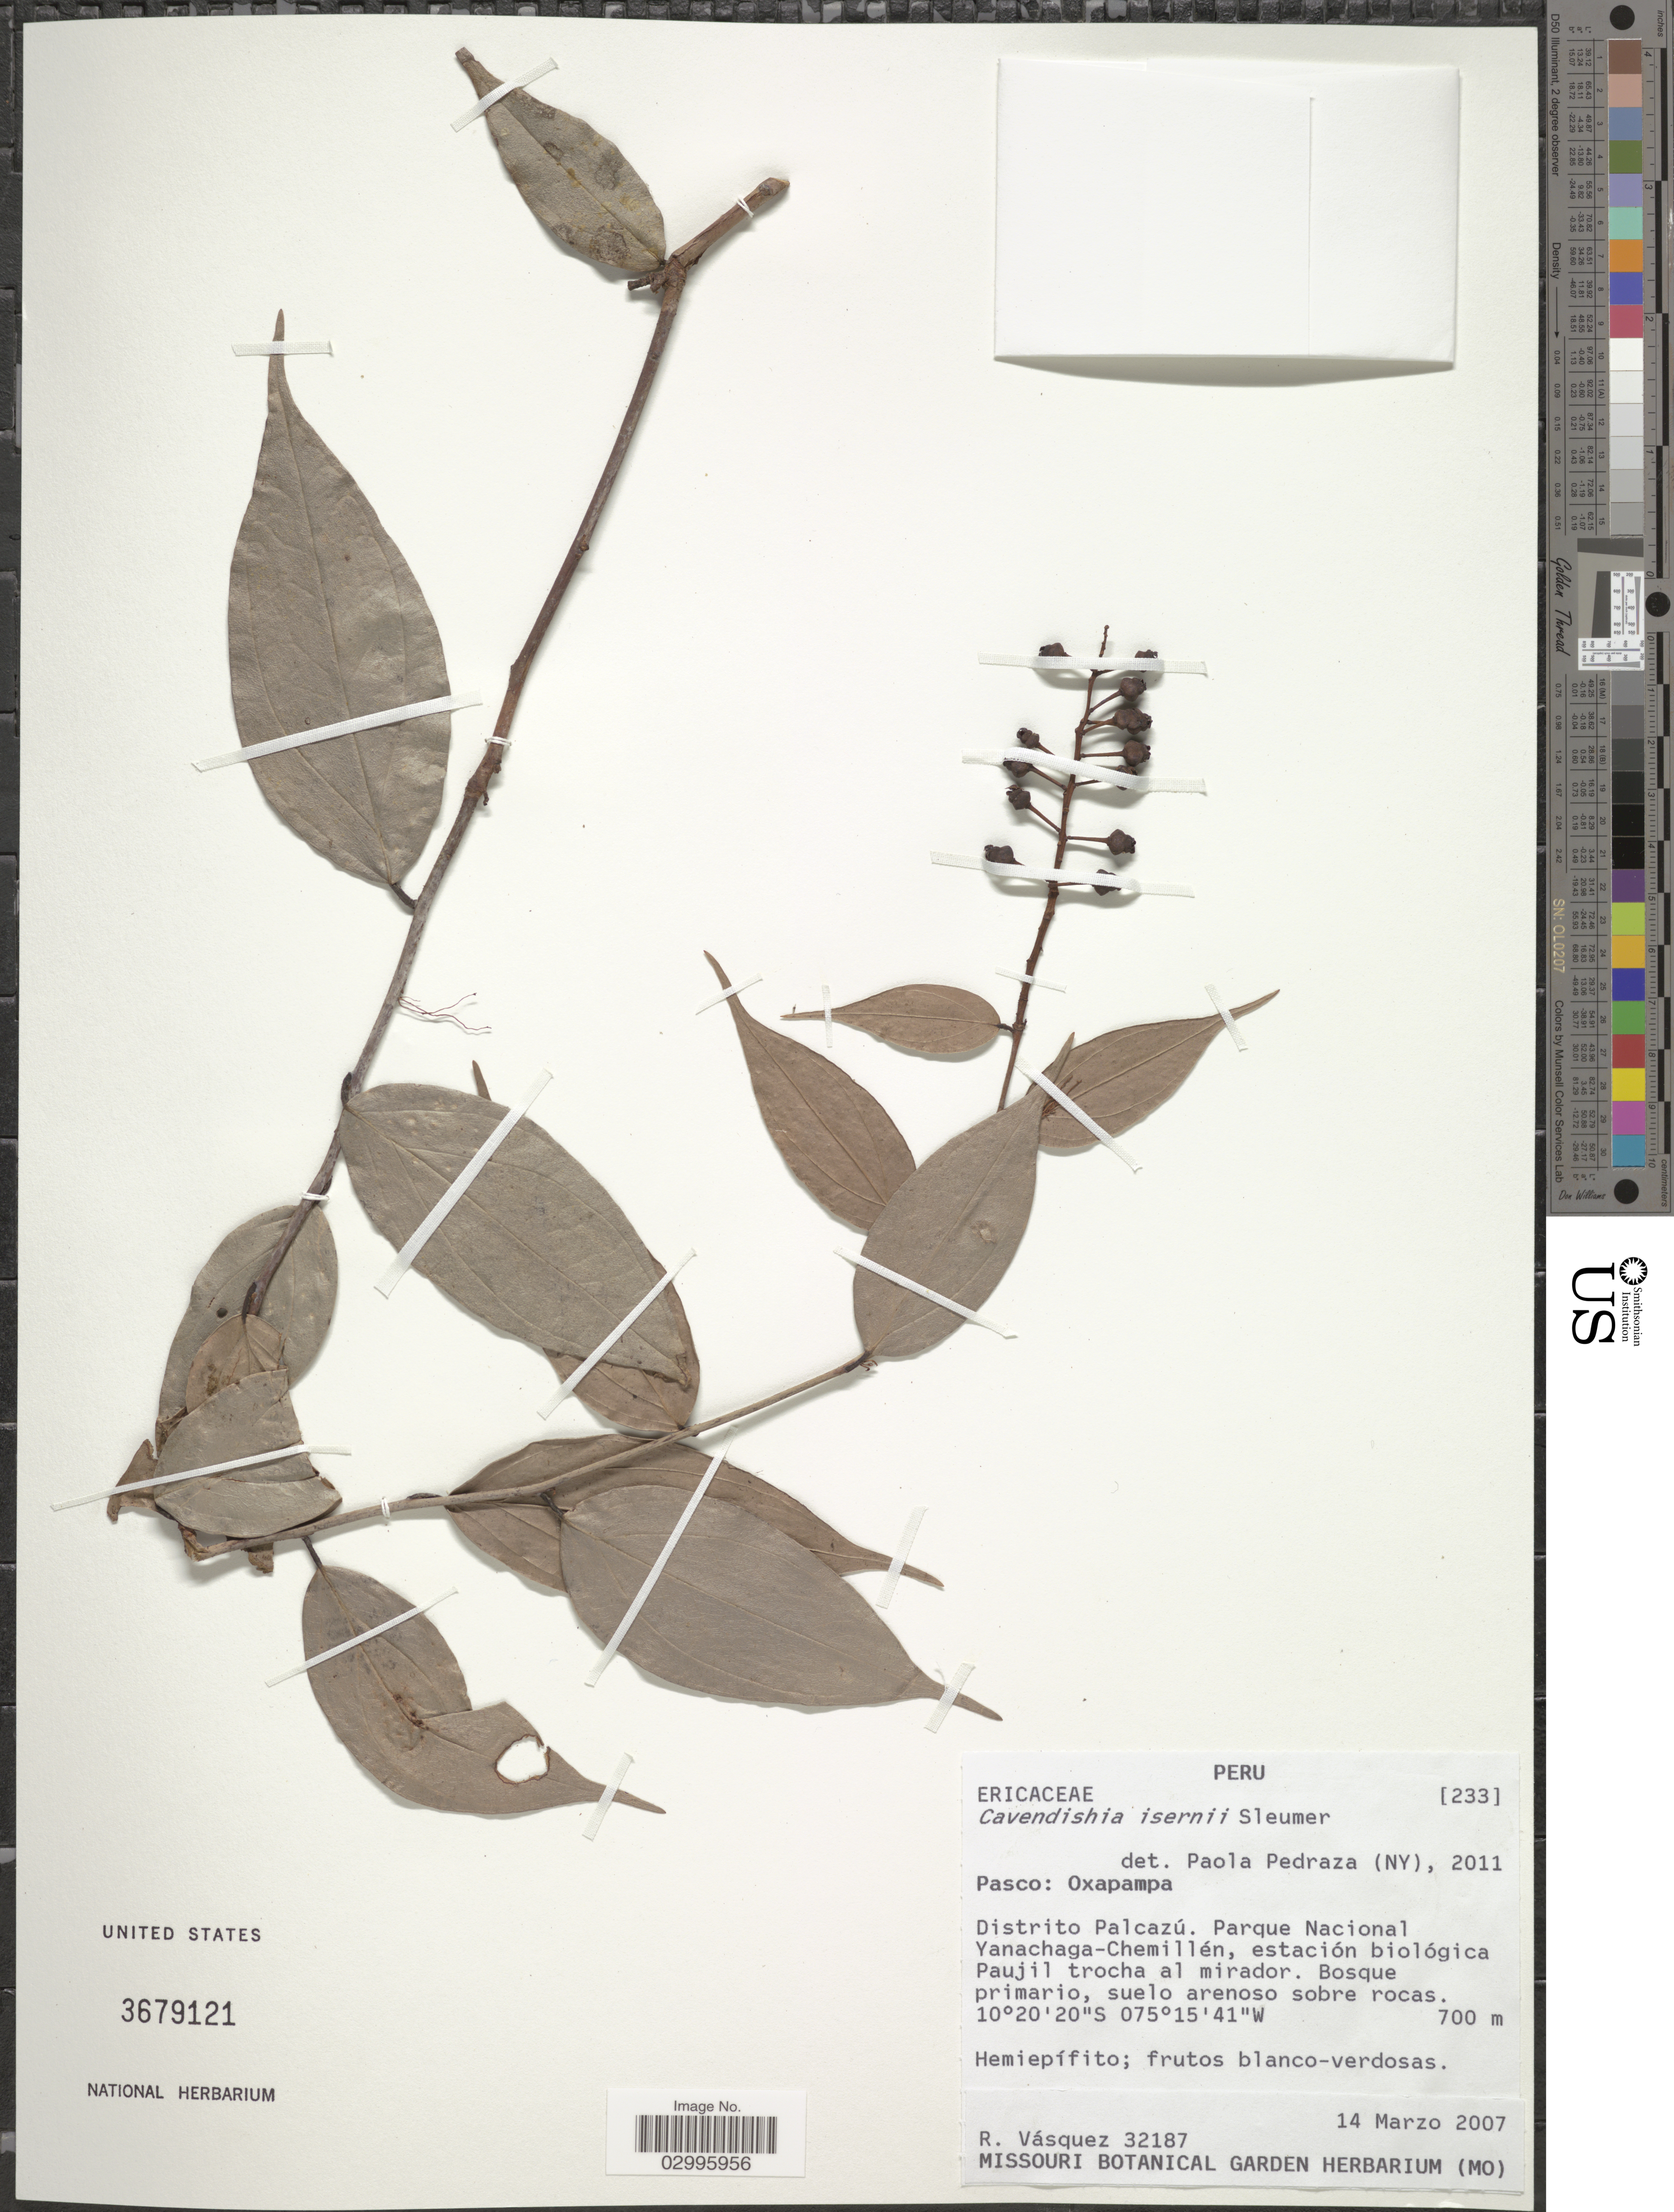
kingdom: Plantae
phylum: Tracheophyta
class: Magnoliopsida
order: Ericales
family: Ericaceae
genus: Cavendishia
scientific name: Cavendishia isernii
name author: Sleumer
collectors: R. Vásquez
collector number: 32187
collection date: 2007-03-14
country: Peru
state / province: Pasco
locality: Oxapampa. Distrito Palcazú. Parque Nacional Yanachaga-Chemillén, estación biológioca Paujil trocha al mirador.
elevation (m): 700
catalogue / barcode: US 3679121